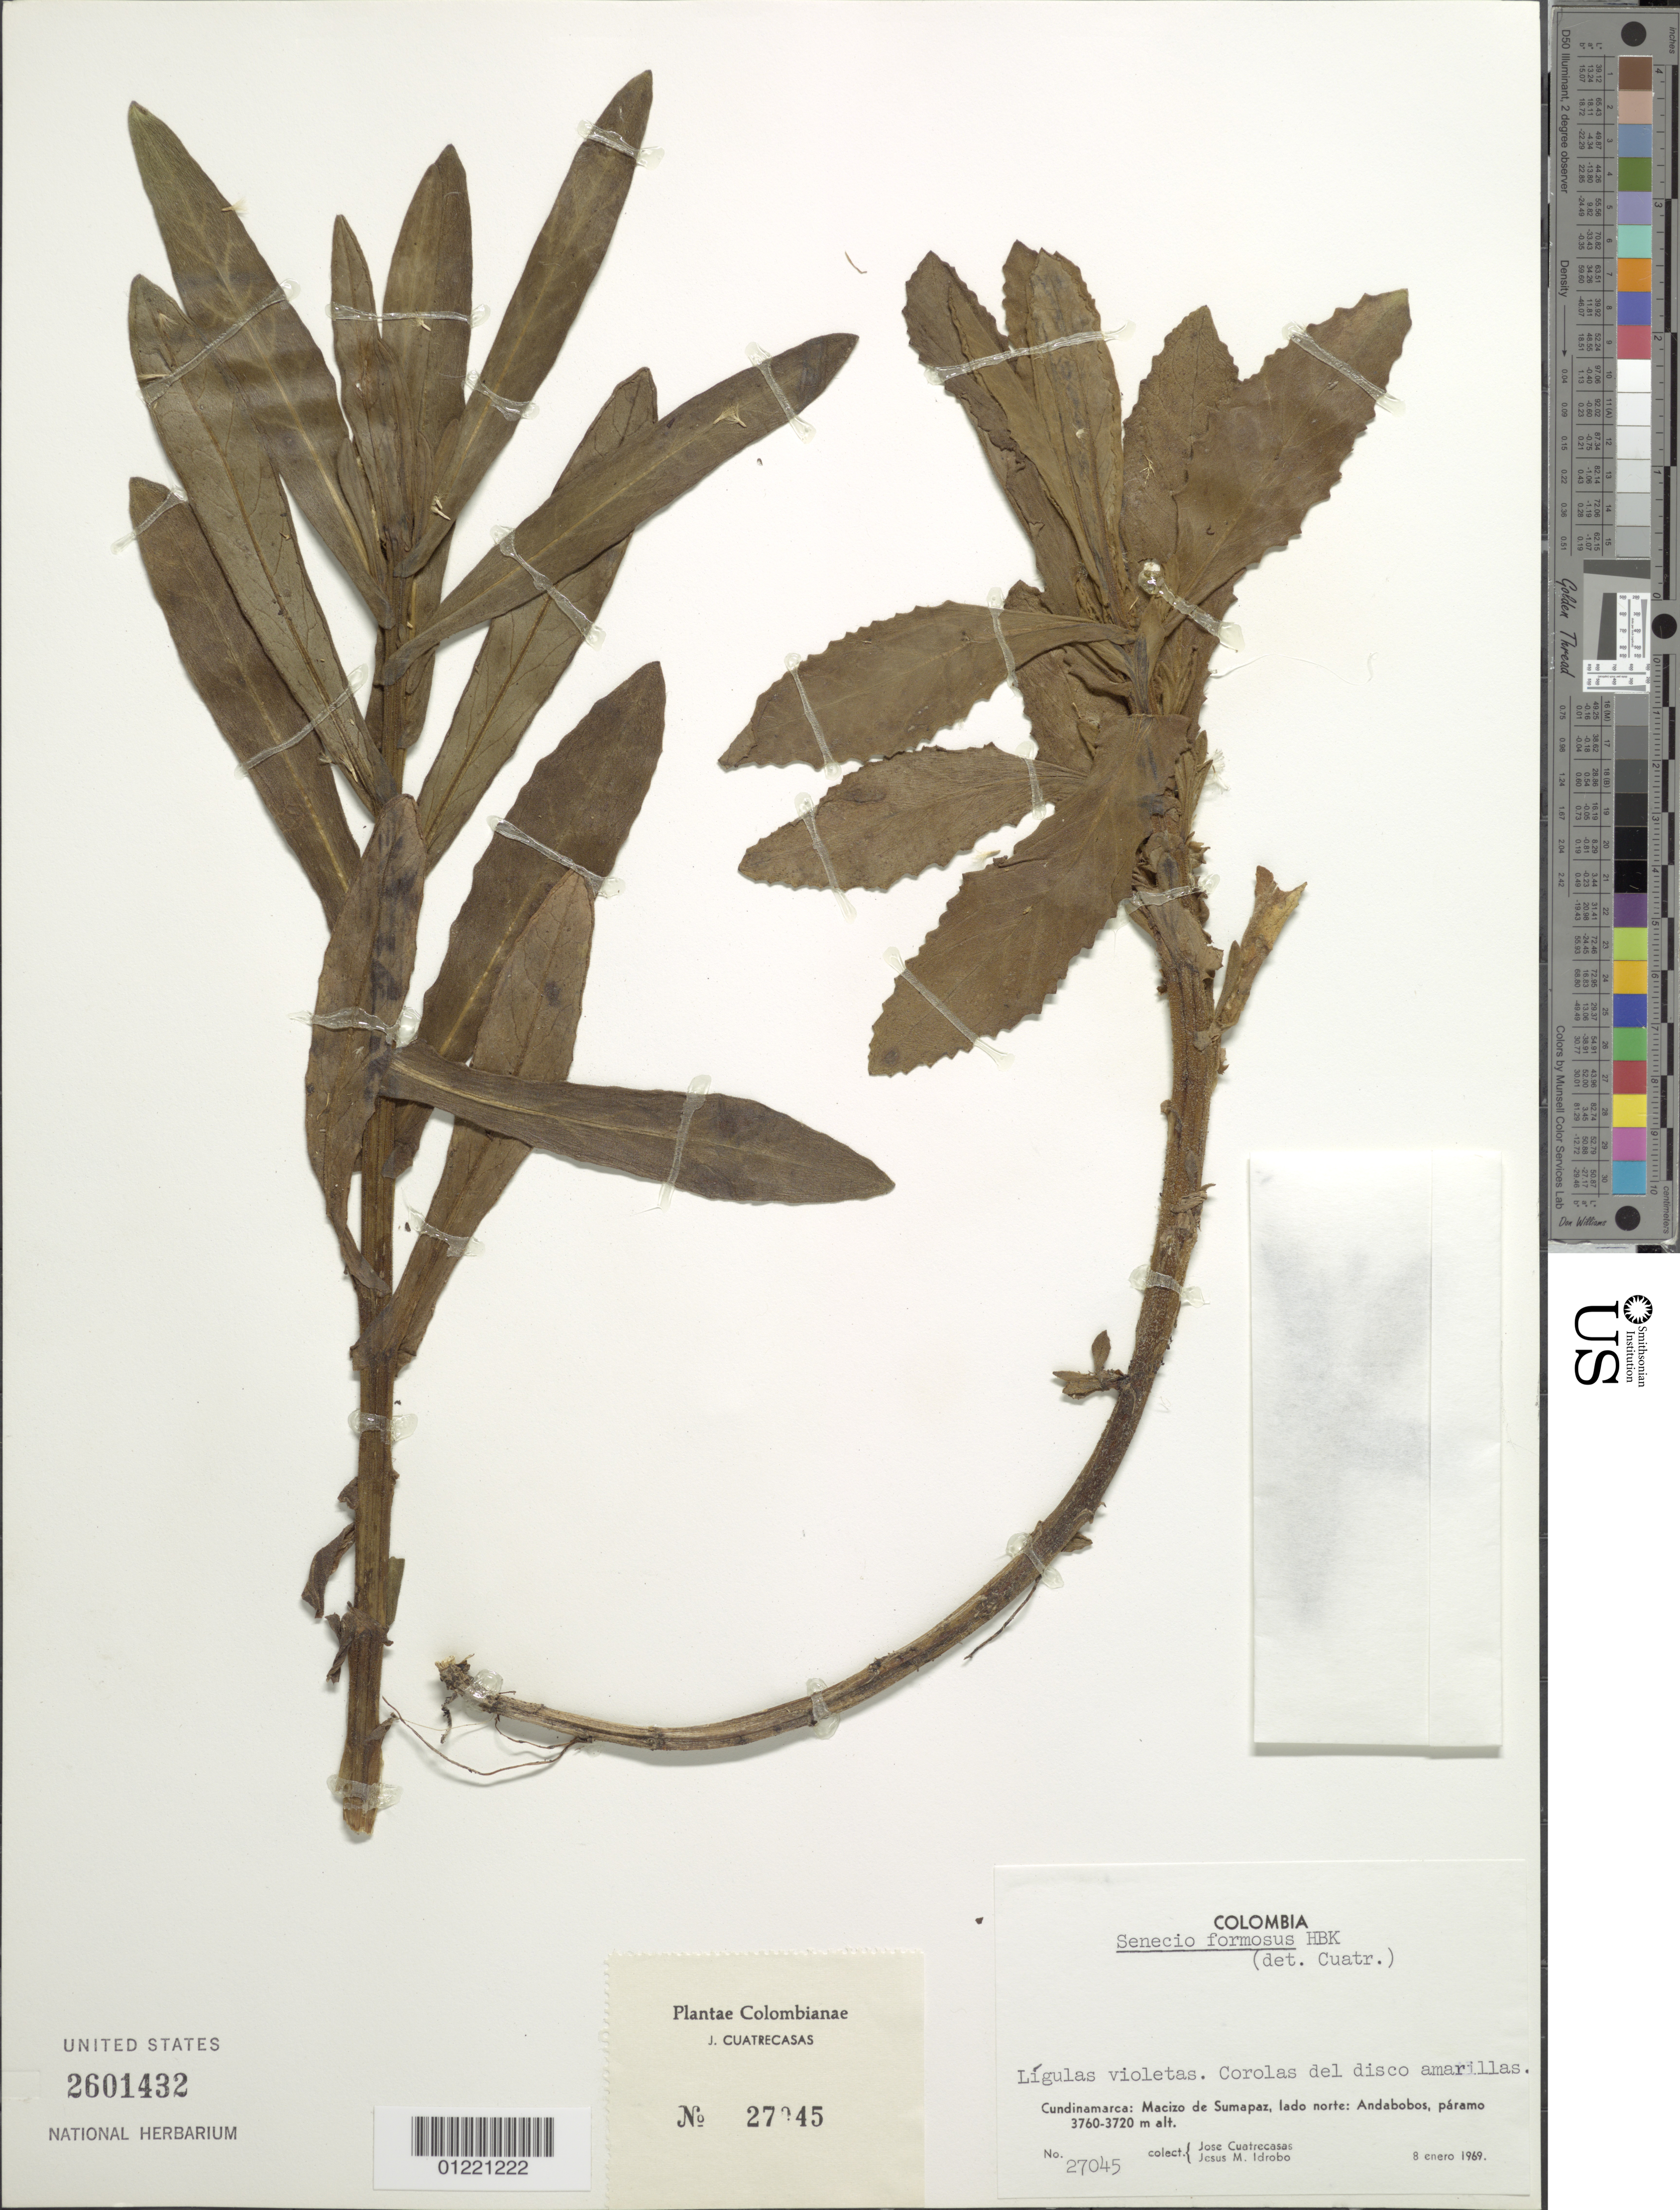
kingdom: Plantae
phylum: Tracheophyta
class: Magnoliopsida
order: Asterales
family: Asteraceae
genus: Senecio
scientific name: Senecio wedglacialis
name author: Cuatrec.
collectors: J. Cuatrecasas & J. M. Idrobo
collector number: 27045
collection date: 1969-01-08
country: Colombia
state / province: Cundinamarca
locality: Macizo de Sumapaz, lado norte: Andabobos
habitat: paramo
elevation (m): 3720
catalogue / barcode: US 2601432